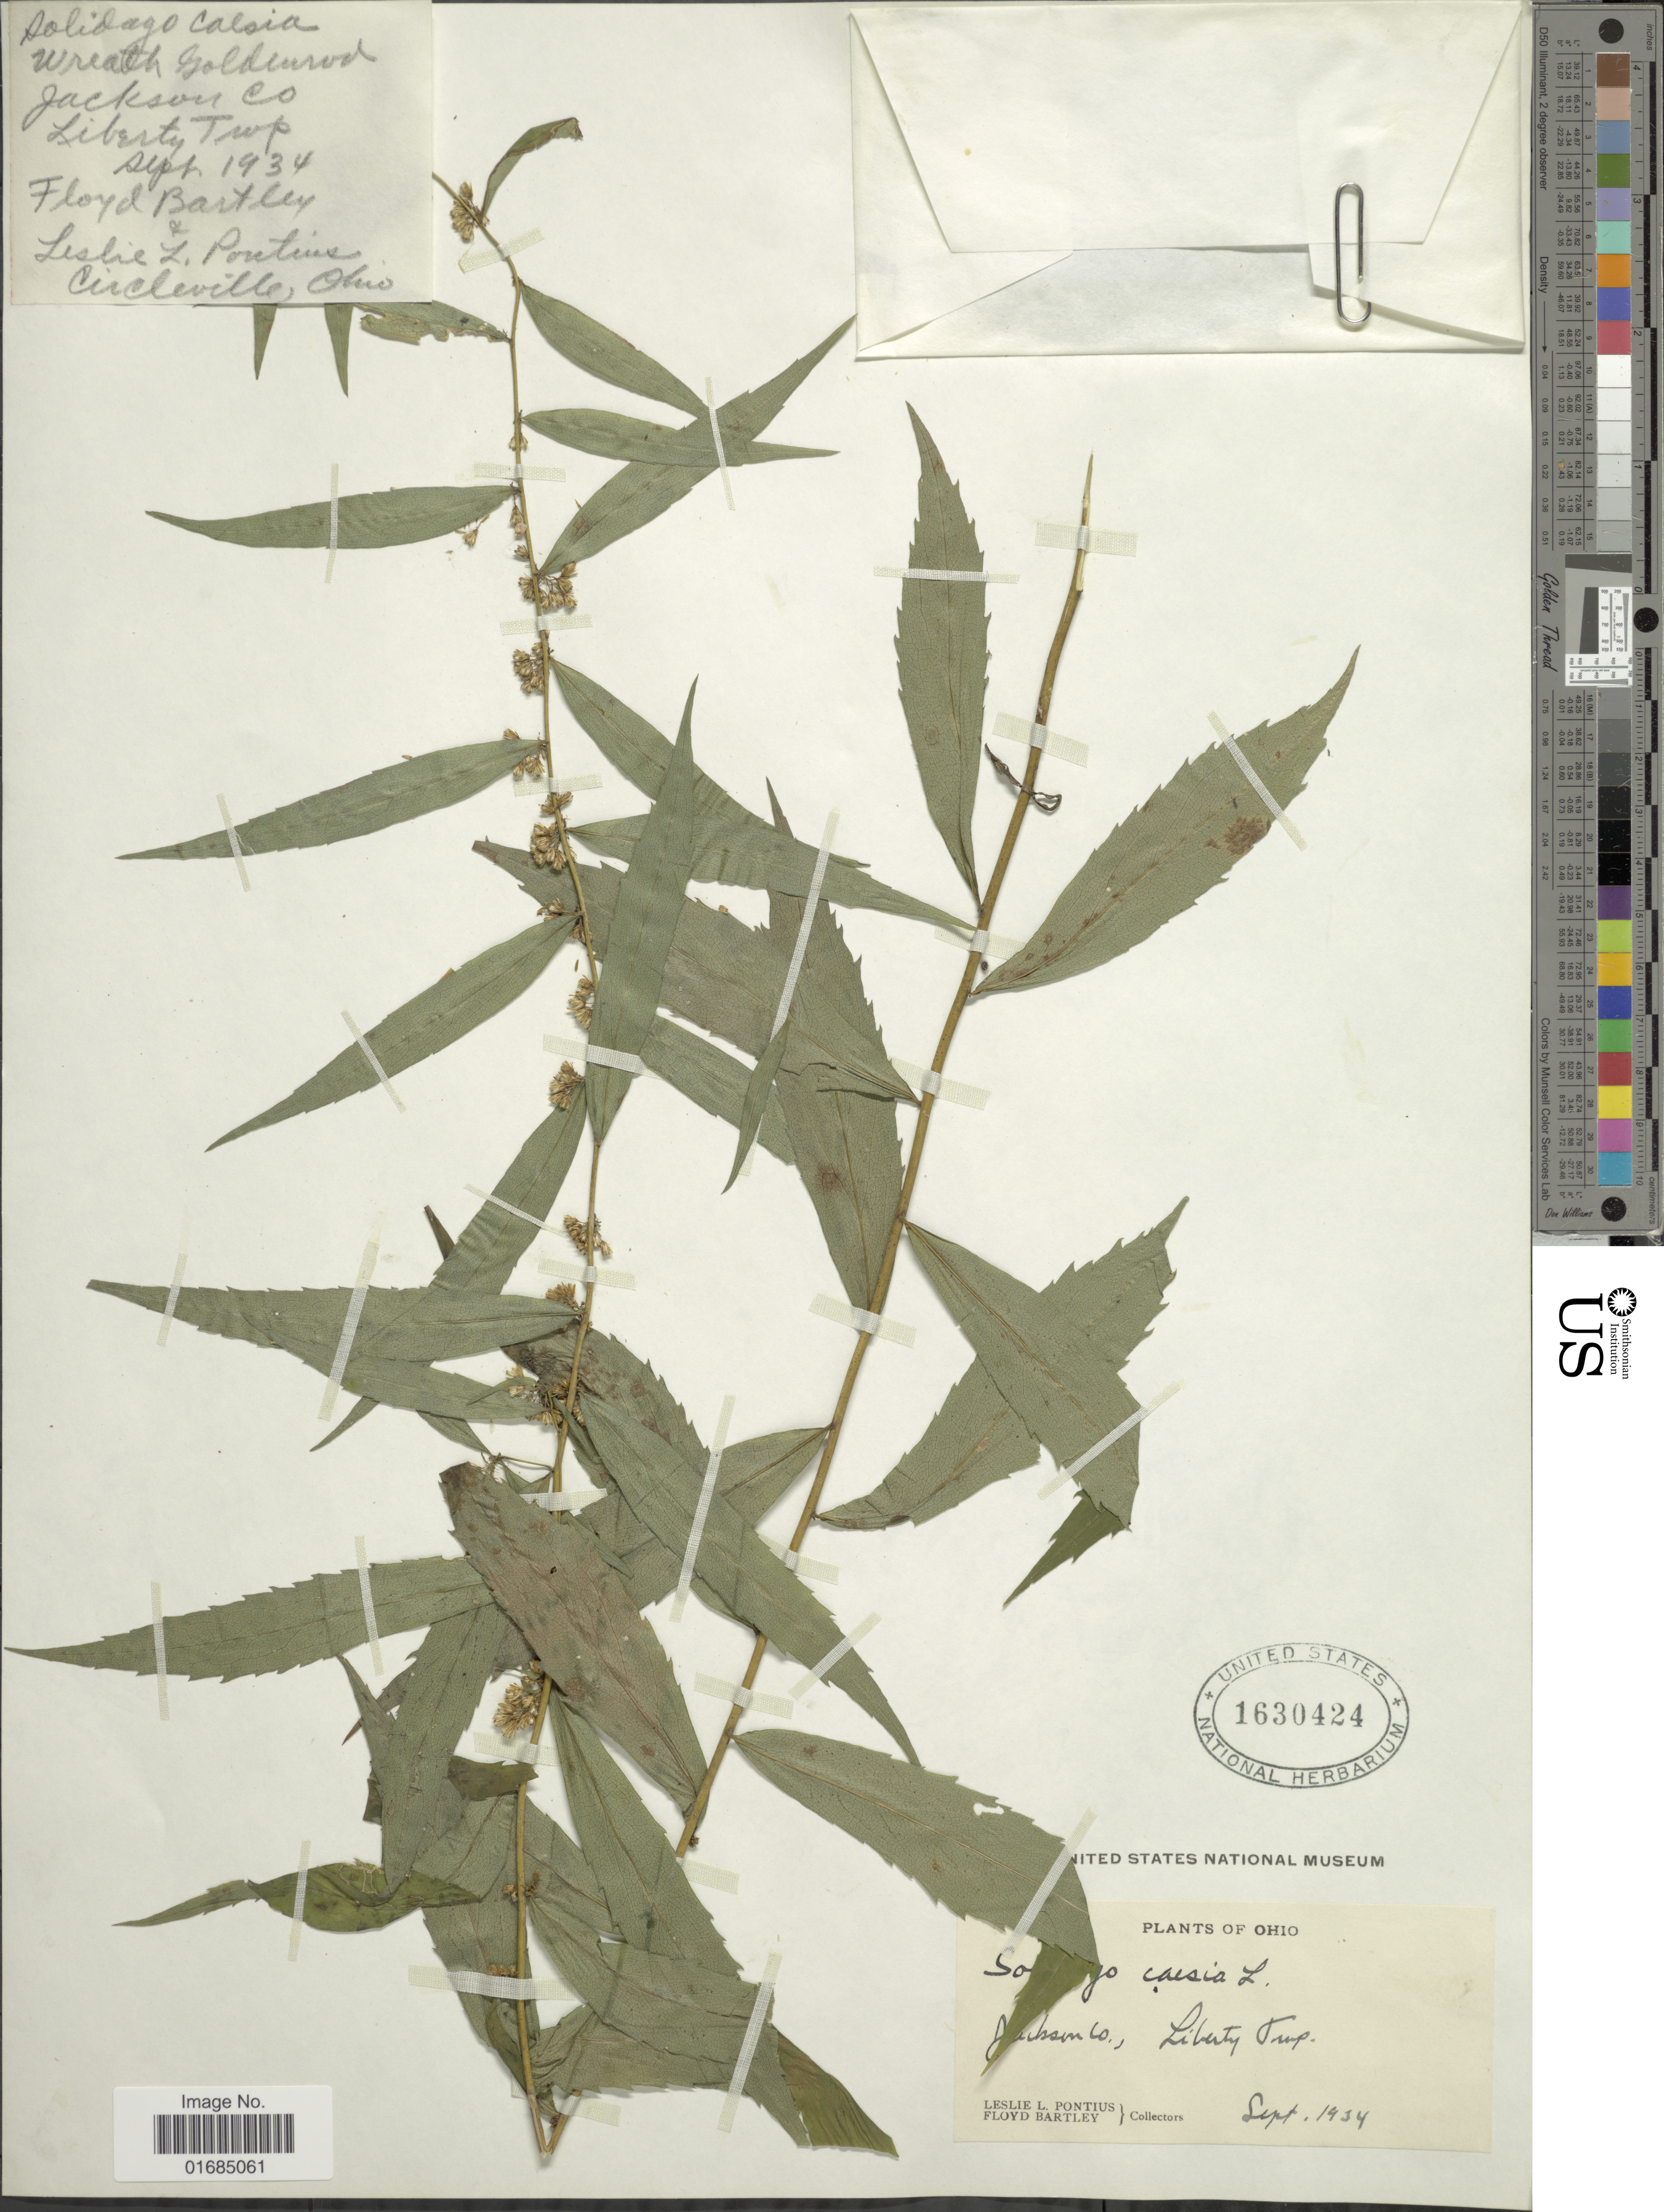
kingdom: Plantae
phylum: Tracheophyta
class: Magnoliopsida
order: Asterales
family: Asteraceae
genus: Solidago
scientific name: Solidago caesia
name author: L.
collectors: L. Pontius & F. Bartley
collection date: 1934-09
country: United States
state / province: Ohio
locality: Ohio, Jackson Co., Liberty Temp.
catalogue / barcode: US 1630424